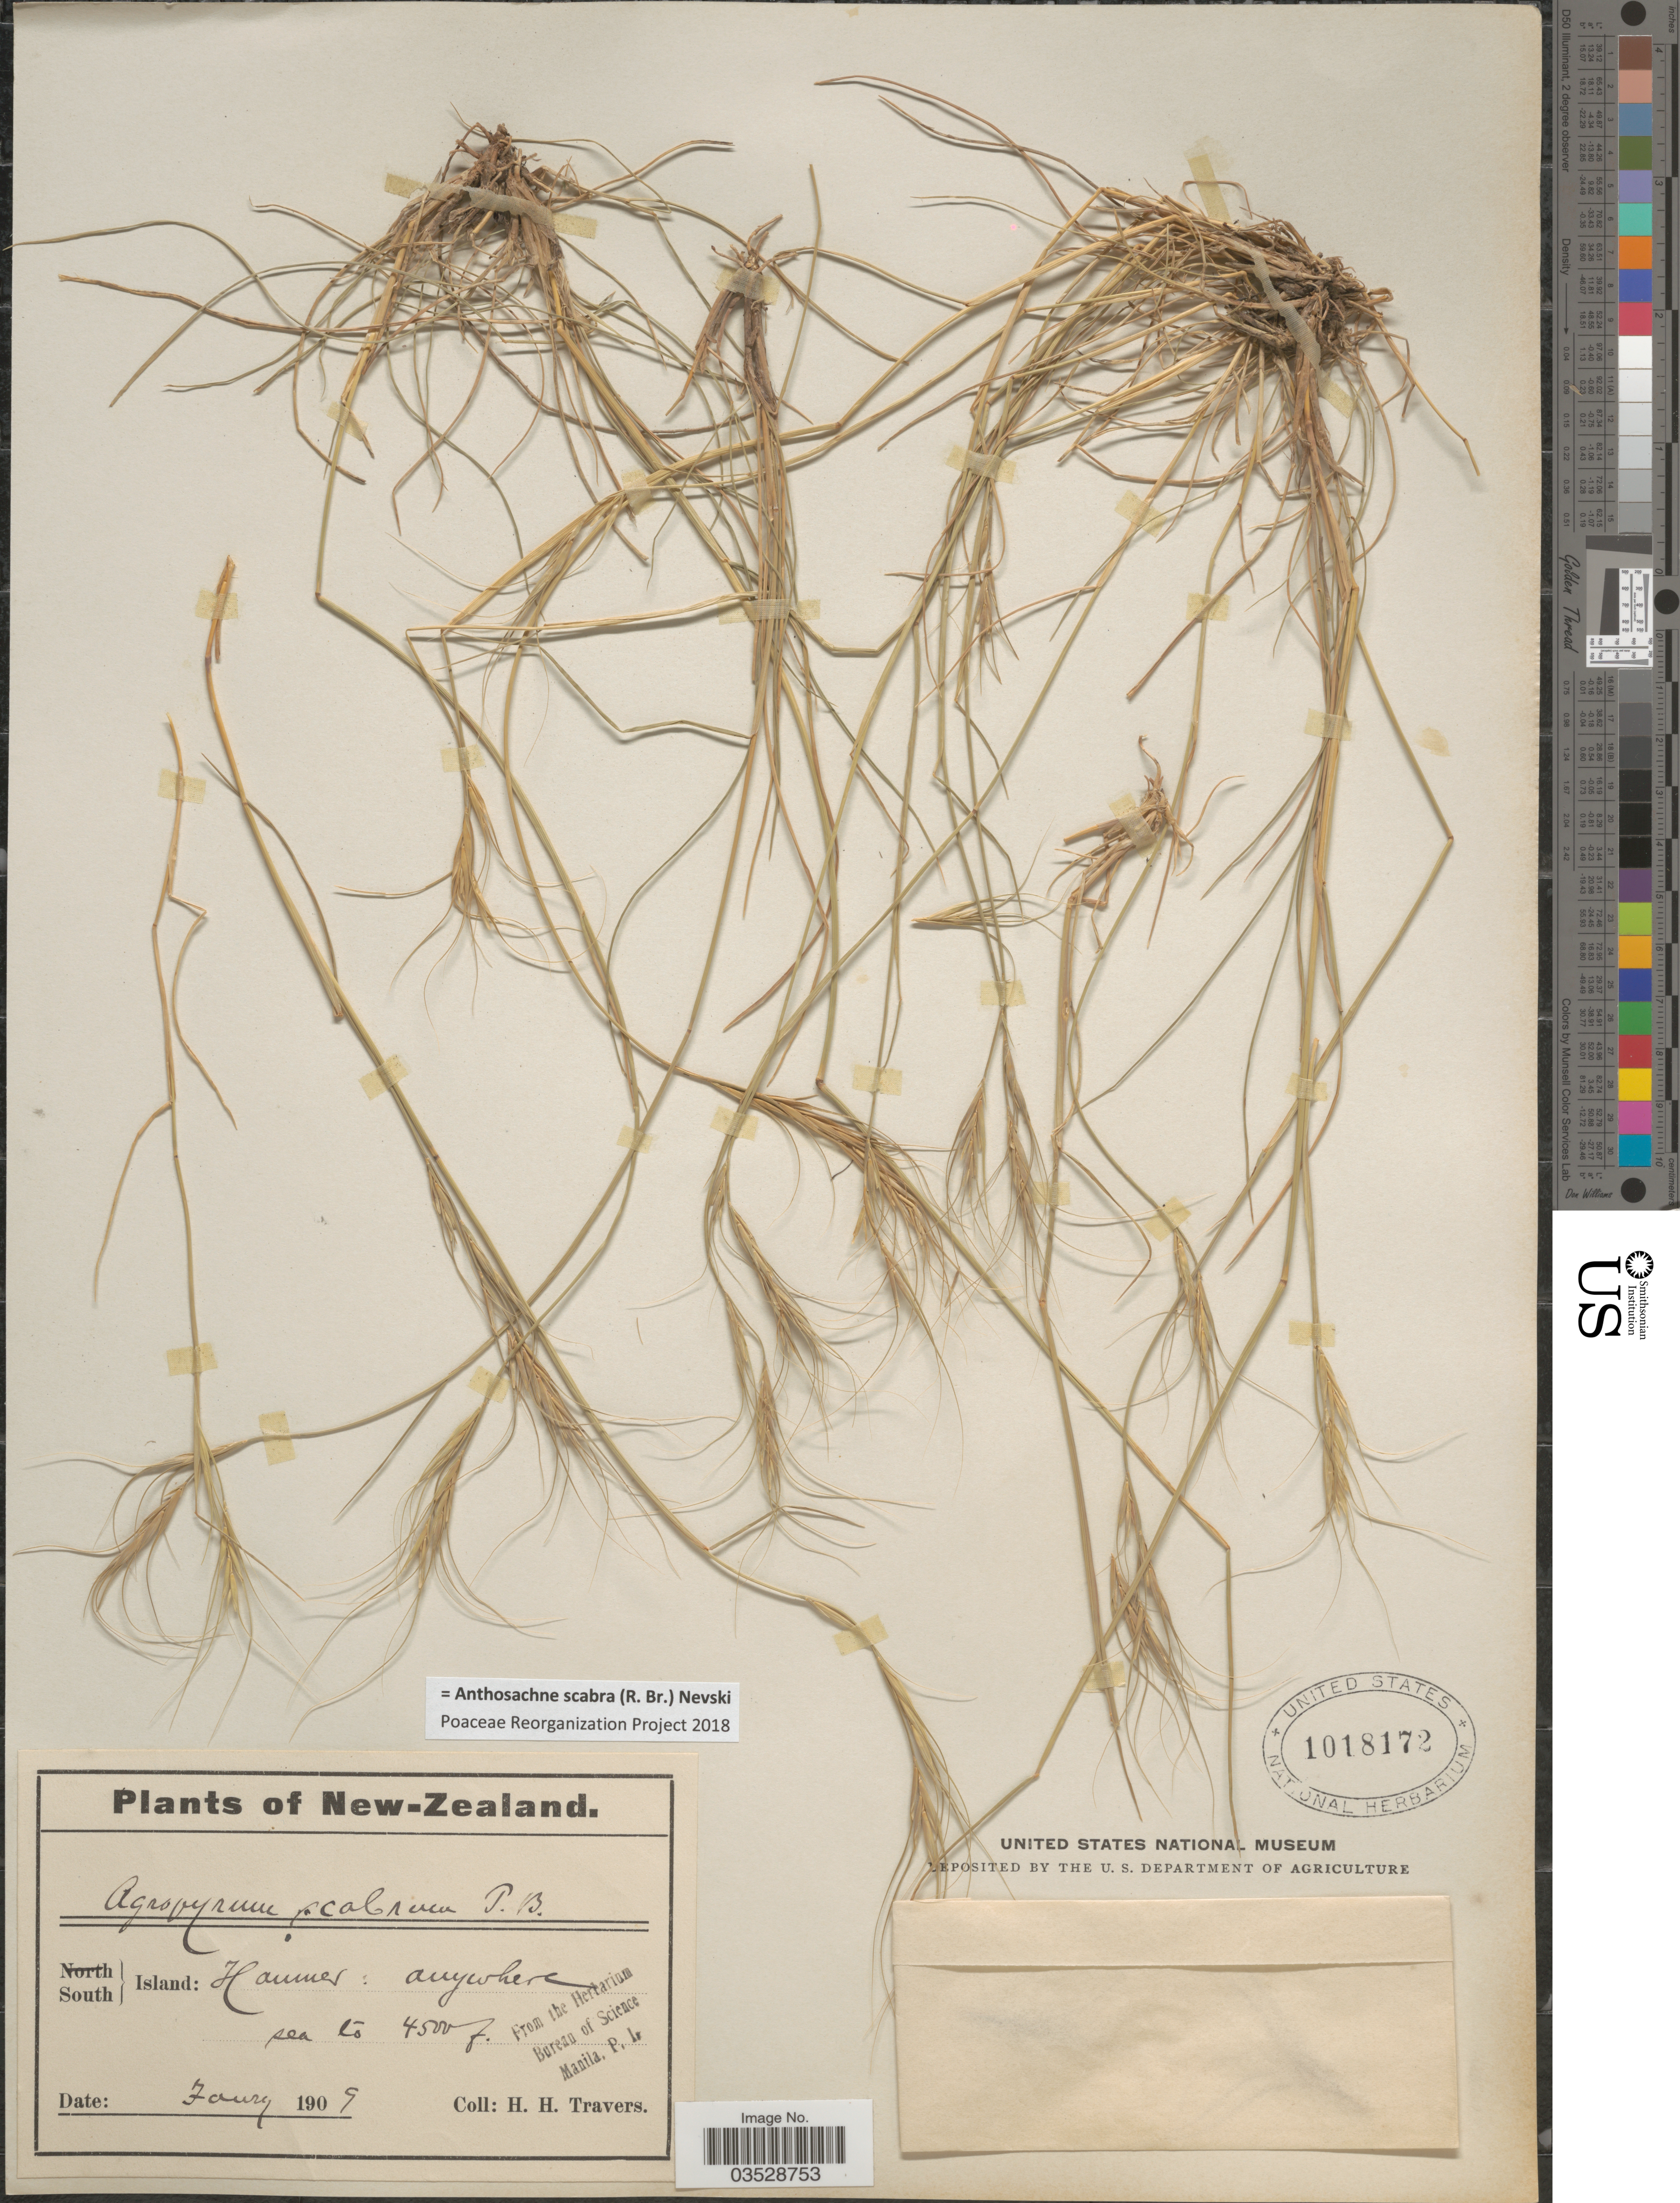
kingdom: Plantae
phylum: Tracheophyta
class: Liliopsida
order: Poales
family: Poaceae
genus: Anthosachne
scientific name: Anthosachne scabra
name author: (R. Br.) Nevski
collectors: H. Travers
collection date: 1909-08-07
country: New Zealand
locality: South Island: Hammer: anywhere.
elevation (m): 0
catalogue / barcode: US 1018172